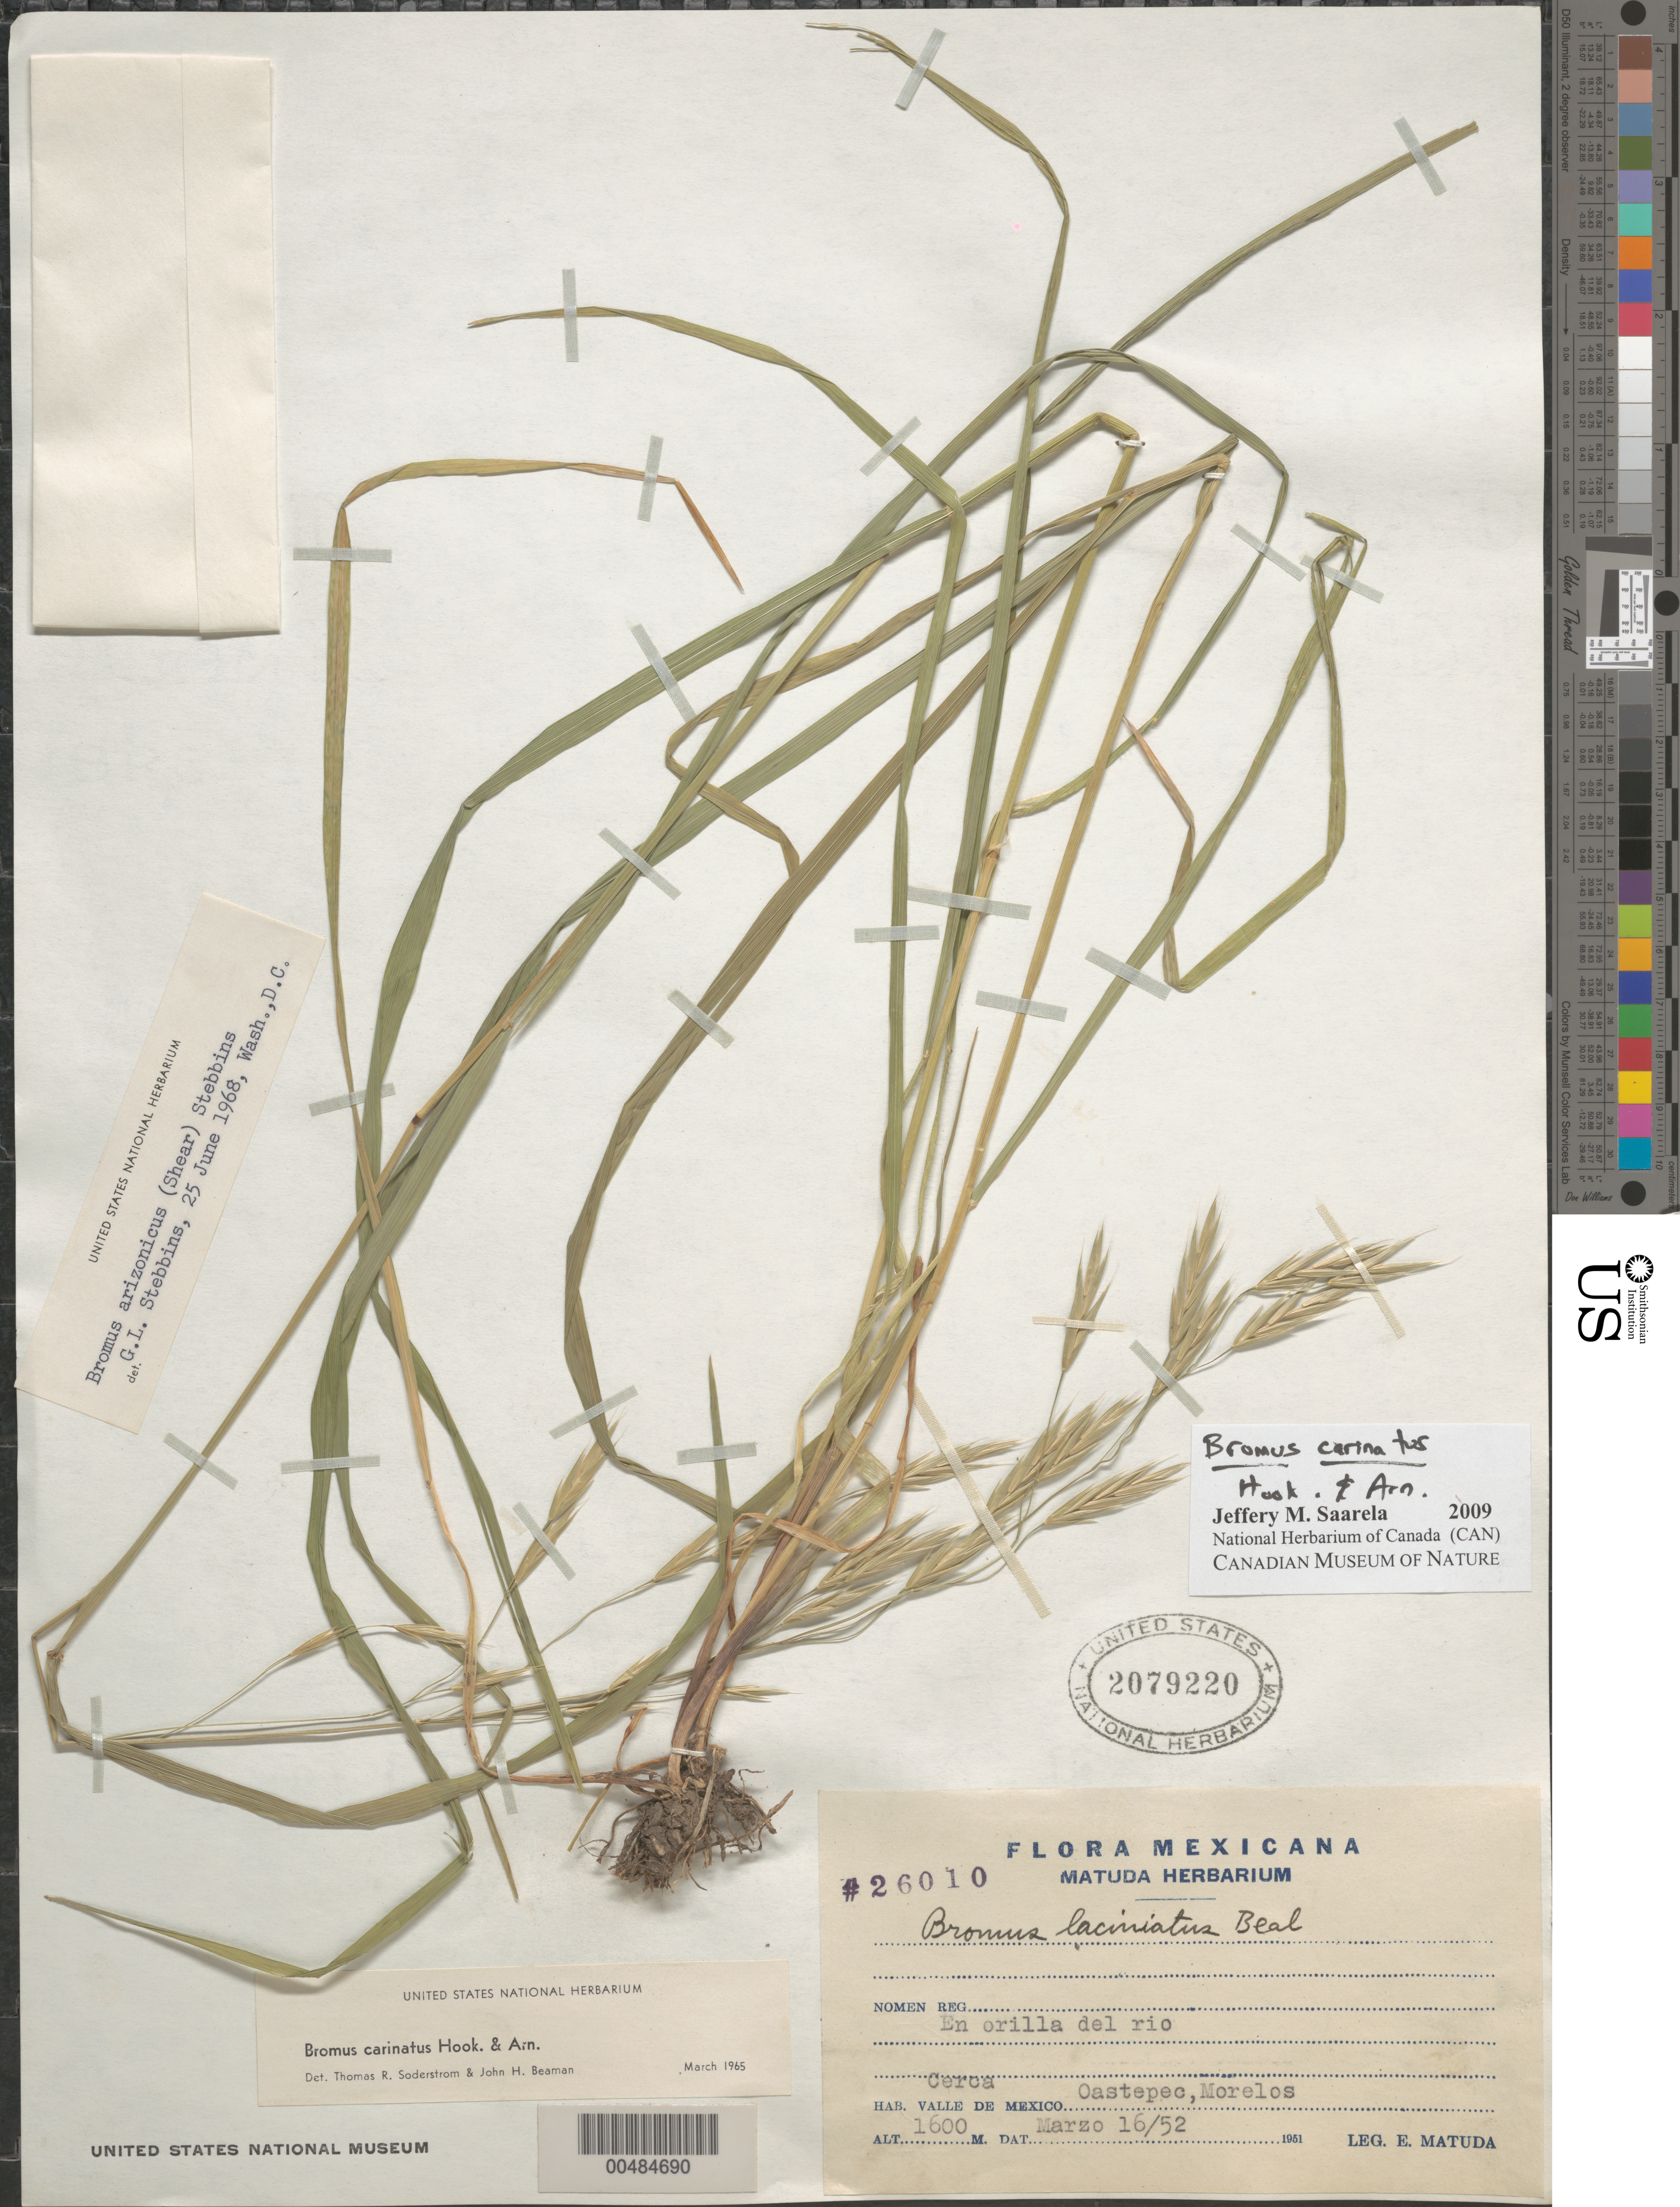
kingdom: Plantae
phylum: Tracheophyta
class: Liliopsida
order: Poales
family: Poaceae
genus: Bromus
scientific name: Bromus arizonicus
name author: (Shear) Stebbins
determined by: Stebbins, G. L.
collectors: E. Matuda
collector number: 26010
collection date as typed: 16 Mar 1952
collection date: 1952-03-16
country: Mexico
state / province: Morelos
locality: Near Valle de Mexico, Oastepec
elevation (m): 1600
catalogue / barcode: US 2079220